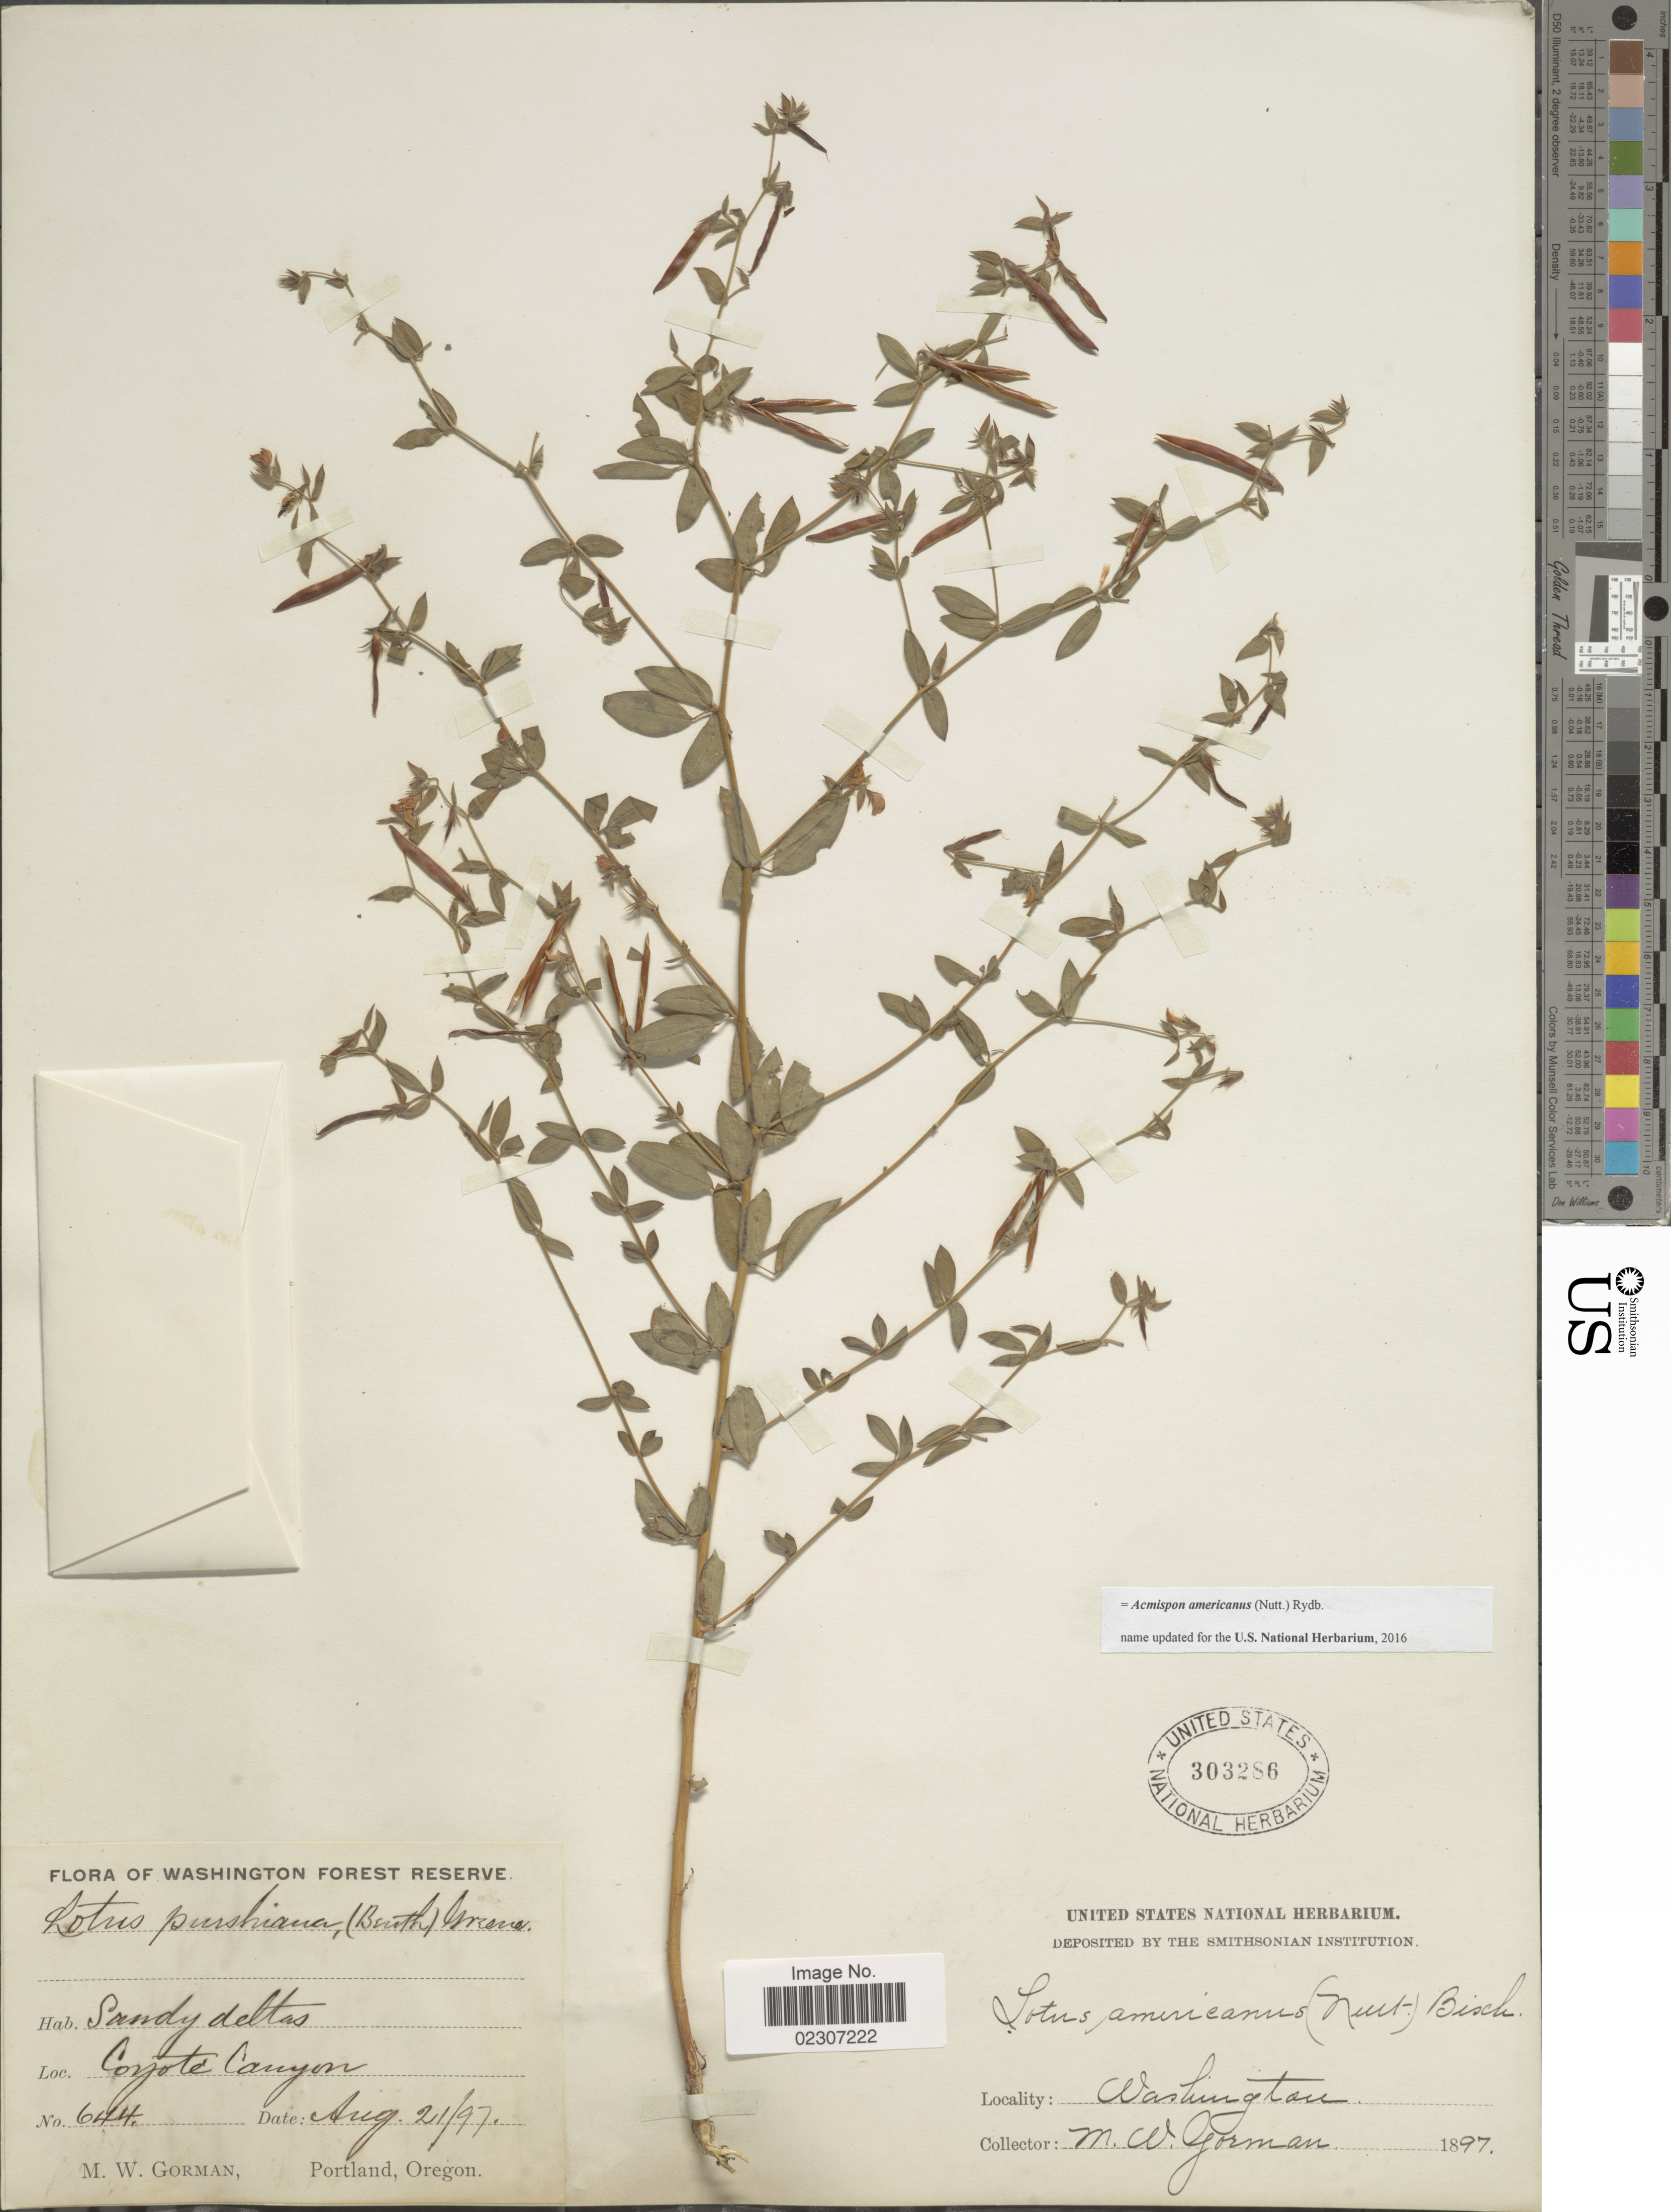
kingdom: Plantae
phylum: Tracheophyta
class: Magnoliopsida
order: Fabales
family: Fabaceae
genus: Acmispon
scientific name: Acmispon americanus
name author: (Nutt.) Rydb.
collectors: M. W. Gorman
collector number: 644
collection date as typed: Transcribed d/m/y: 21/8/97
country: United States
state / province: Washington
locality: Washington, Coyote Canyon.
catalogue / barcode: US 303286